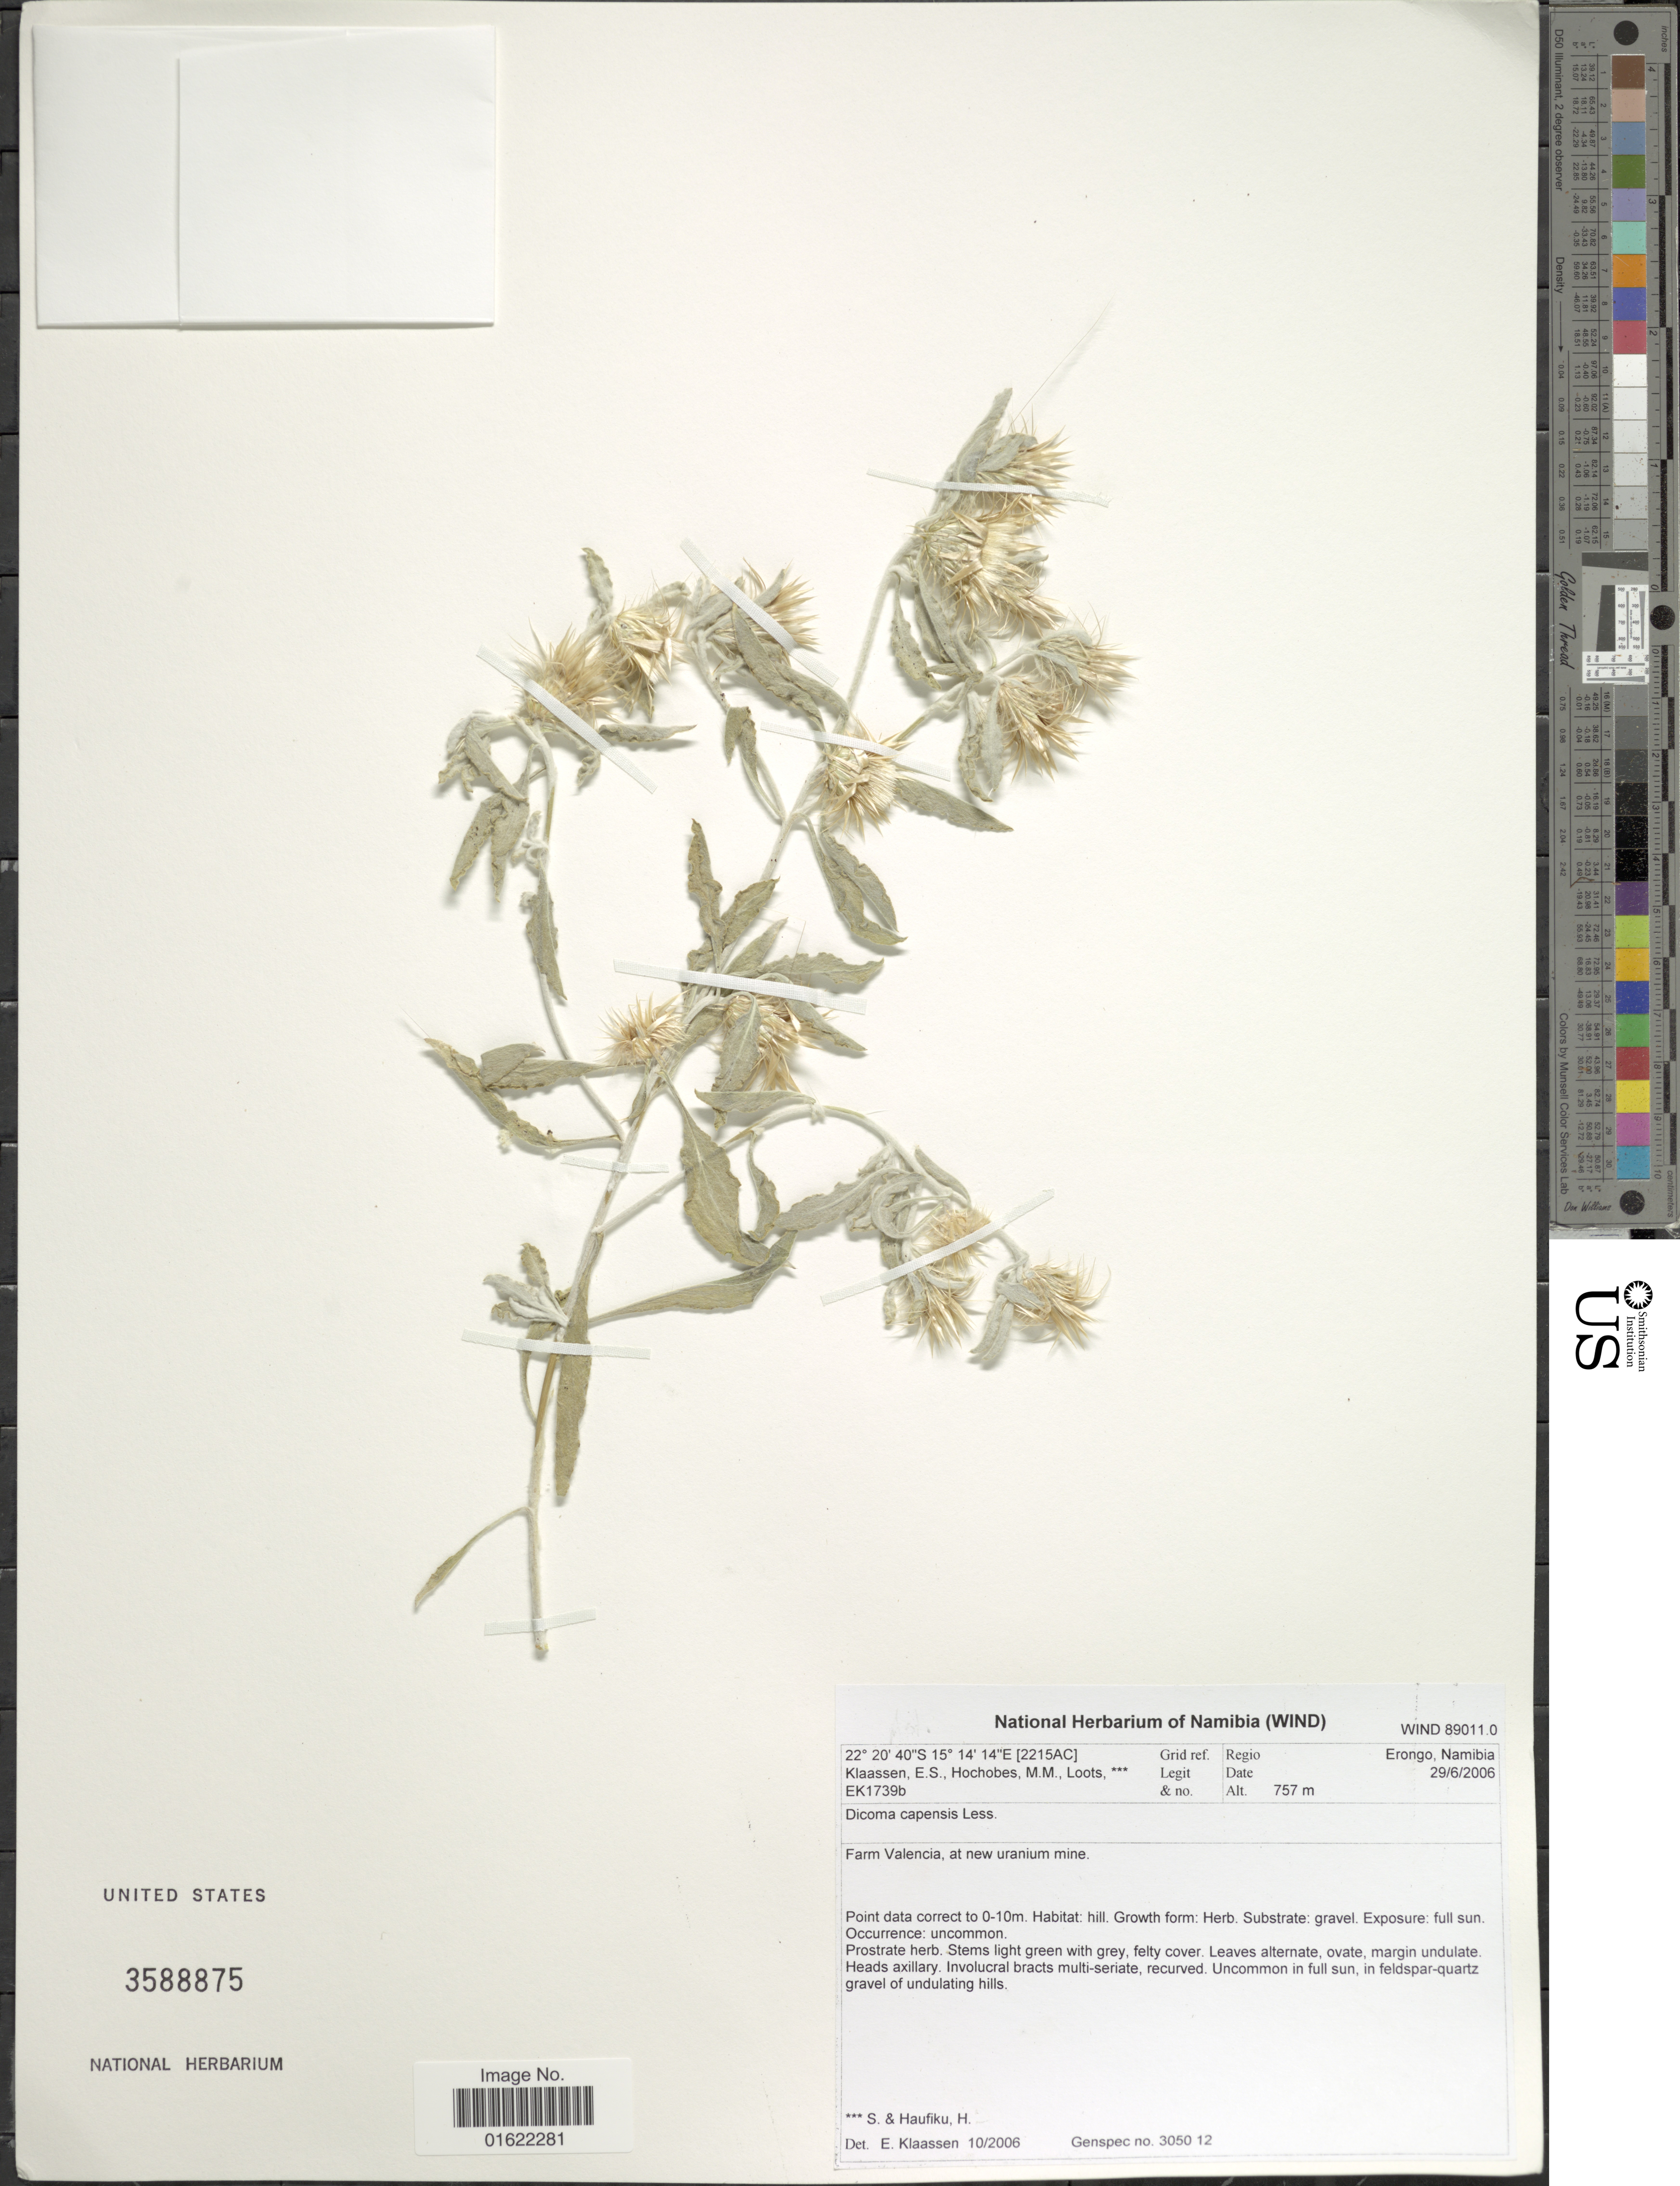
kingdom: Plantae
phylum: Tracheophyta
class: Magnoliopsida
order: Asterales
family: Asteraceae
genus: Dicoma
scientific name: Dicoma capensis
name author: Less.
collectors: E. S. Klaassen, M. Hochobes & Loots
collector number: EK1739b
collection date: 2006-06-29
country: Namibia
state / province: Erongo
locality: Farm Valencia, at new uranium mine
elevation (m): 757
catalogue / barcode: US 3588875